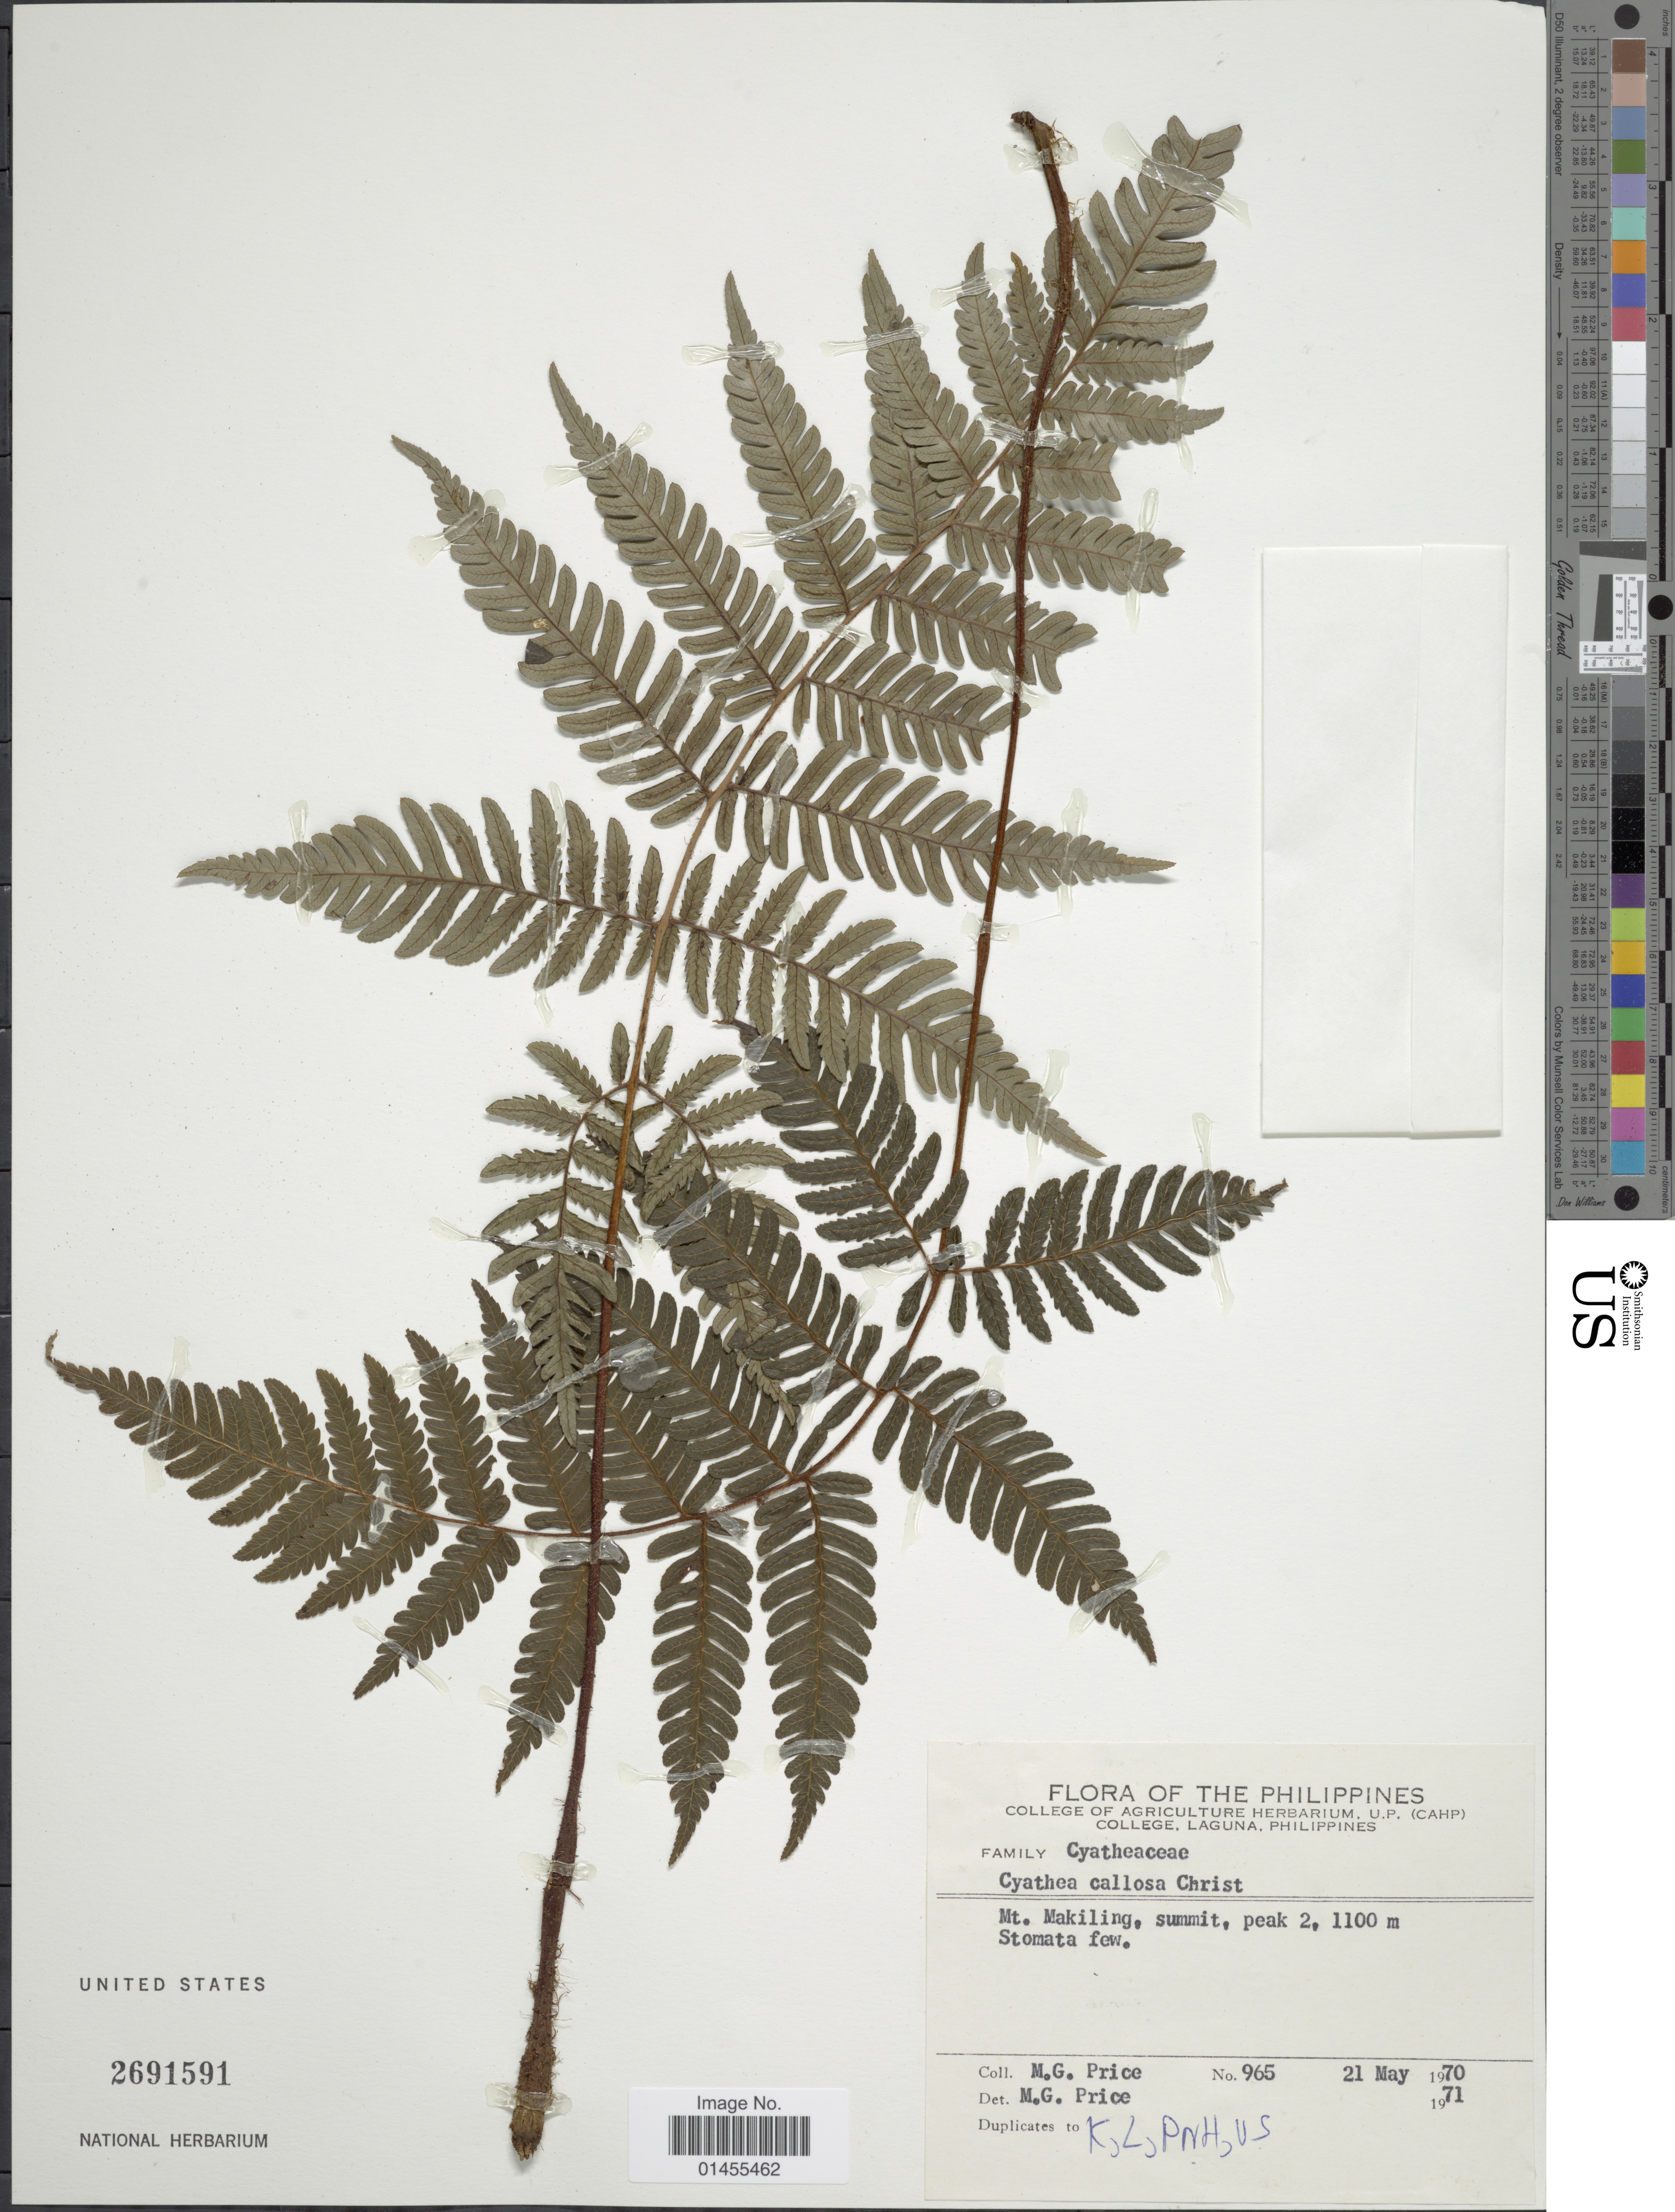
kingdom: Plantae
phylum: Tracheophyta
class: Polypodiopsida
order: Cyatheales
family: Cyatheaceae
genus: Alsophila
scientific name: Alsophila callosa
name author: (Christ) R.M. Tryon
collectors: M. G. Price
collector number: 965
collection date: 1970-05-21/1971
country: Philippines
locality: Laguna, Mt. Makiling, summit, peak 2, Stomata few.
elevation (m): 1100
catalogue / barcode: US 2691591